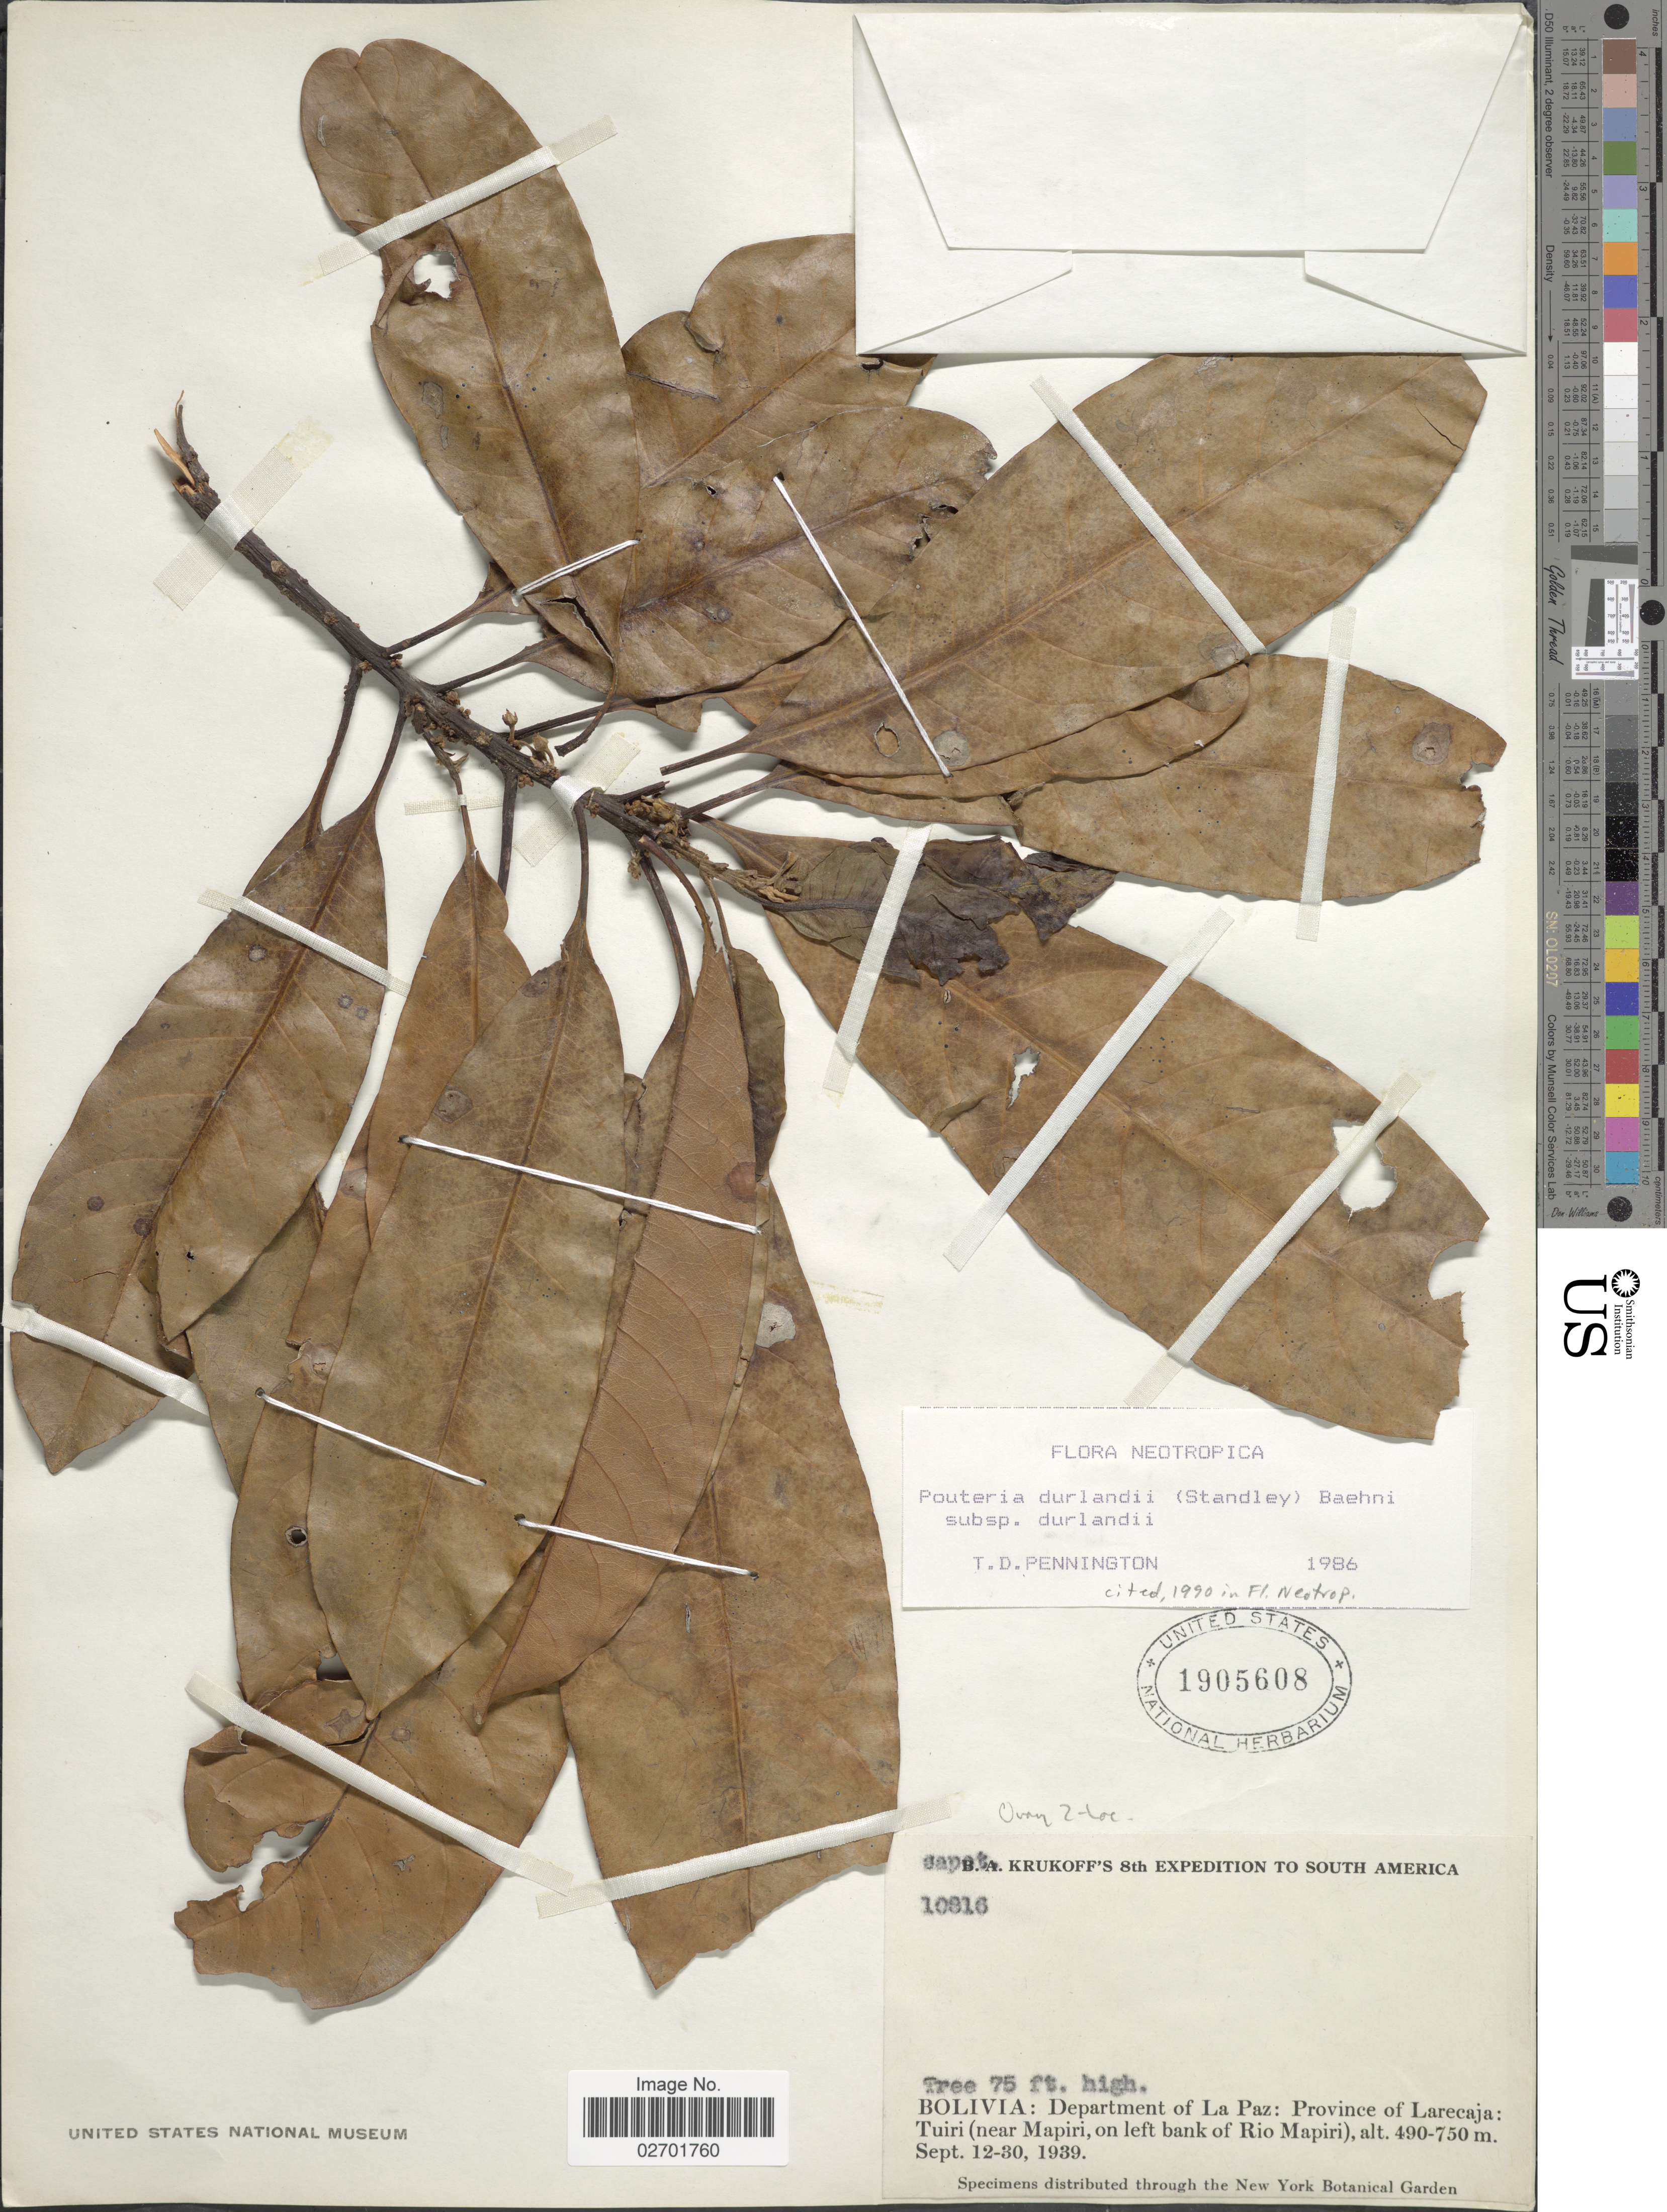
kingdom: Plantae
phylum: Tracheophyta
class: Magnoliopsida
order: Ericales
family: Sapotaceae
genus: Pouteria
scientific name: Pouteria durlandii subsp. durlandii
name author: (Standl.) Baehni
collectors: B. A. Krukoff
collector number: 10816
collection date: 1939-09-12/1939-09-30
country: Bolivia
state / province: La Paz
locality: Bolivia: Department of La Paz: Province of Larecaja: Tuiri (near Mapiri, on left bank of Rio Mapiri)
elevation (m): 490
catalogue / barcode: US 1905608